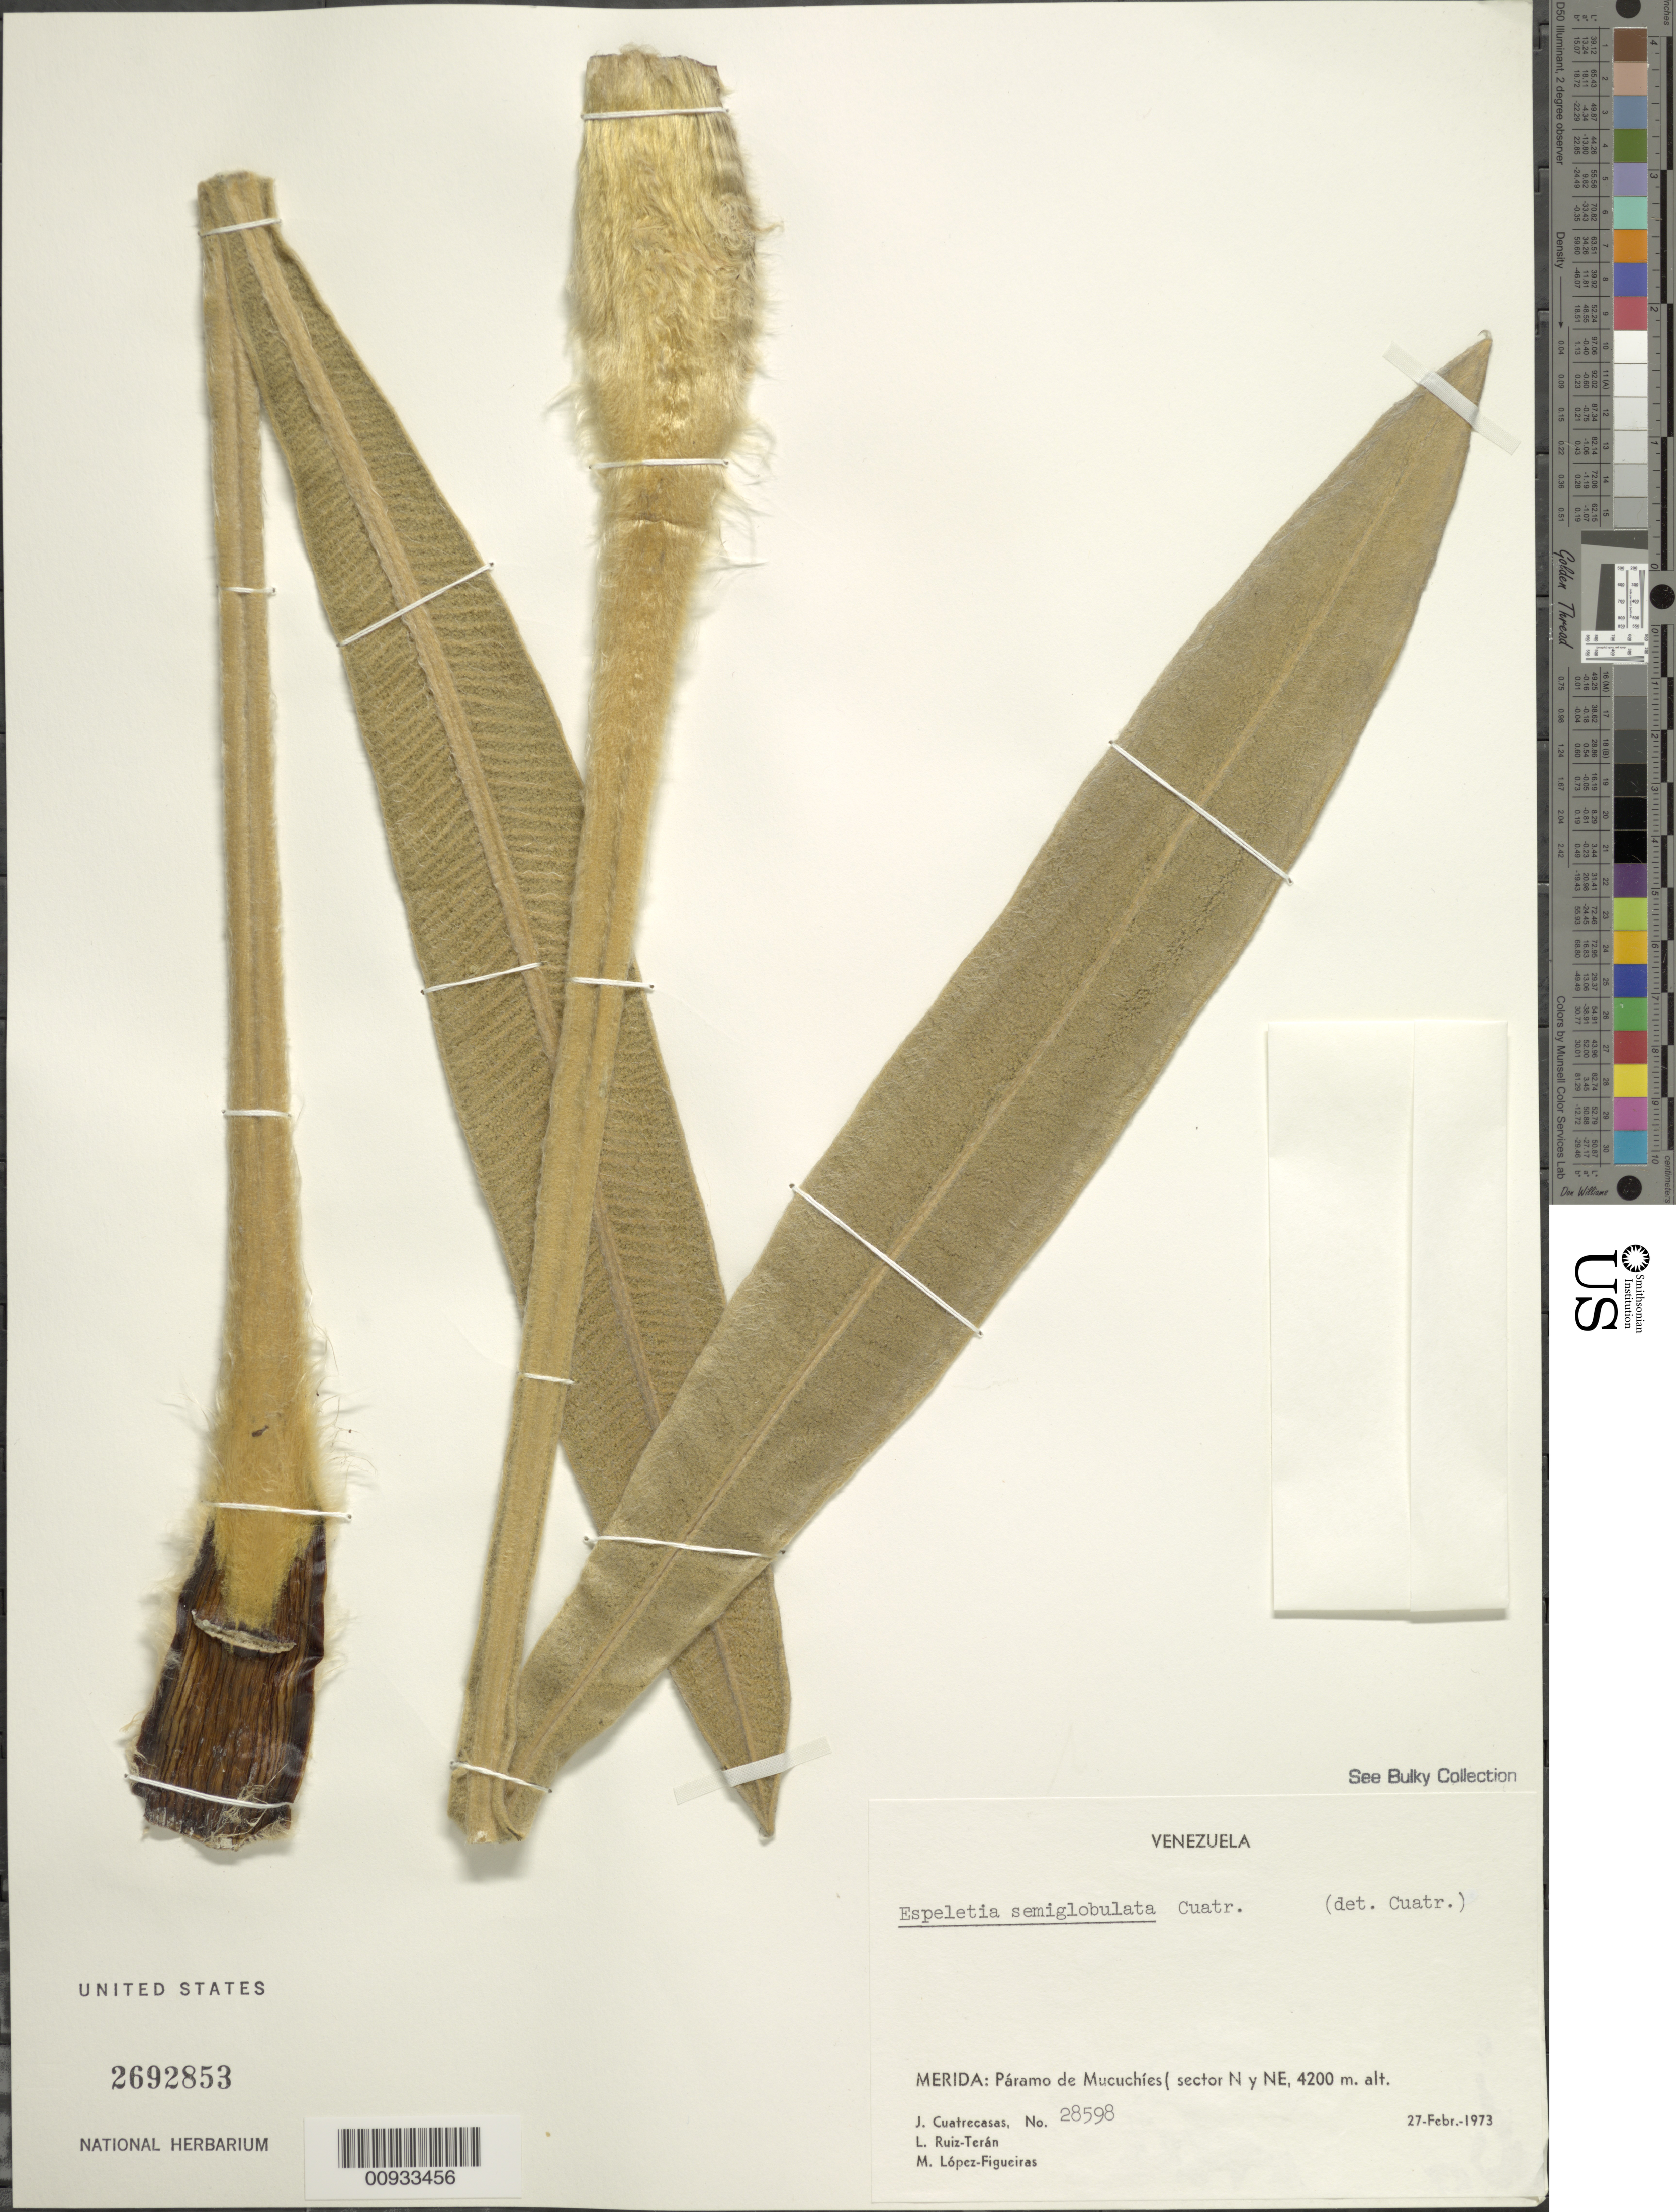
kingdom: Plantae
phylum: Tracheophyta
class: Magnoliopsida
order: Asterales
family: Asteraceae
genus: Espeletia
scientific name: Espeletia semiglobulata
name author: Cuatrec.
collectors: J. Cuatrecasas, L. E. Ruíz-Terán & M. López Figueiras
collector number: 28598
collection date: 1973-02-27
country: Venezuela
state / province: Mérida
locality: Paramo de Mucuchies (sector N y NE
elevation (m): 4200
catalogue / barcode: US 2692853